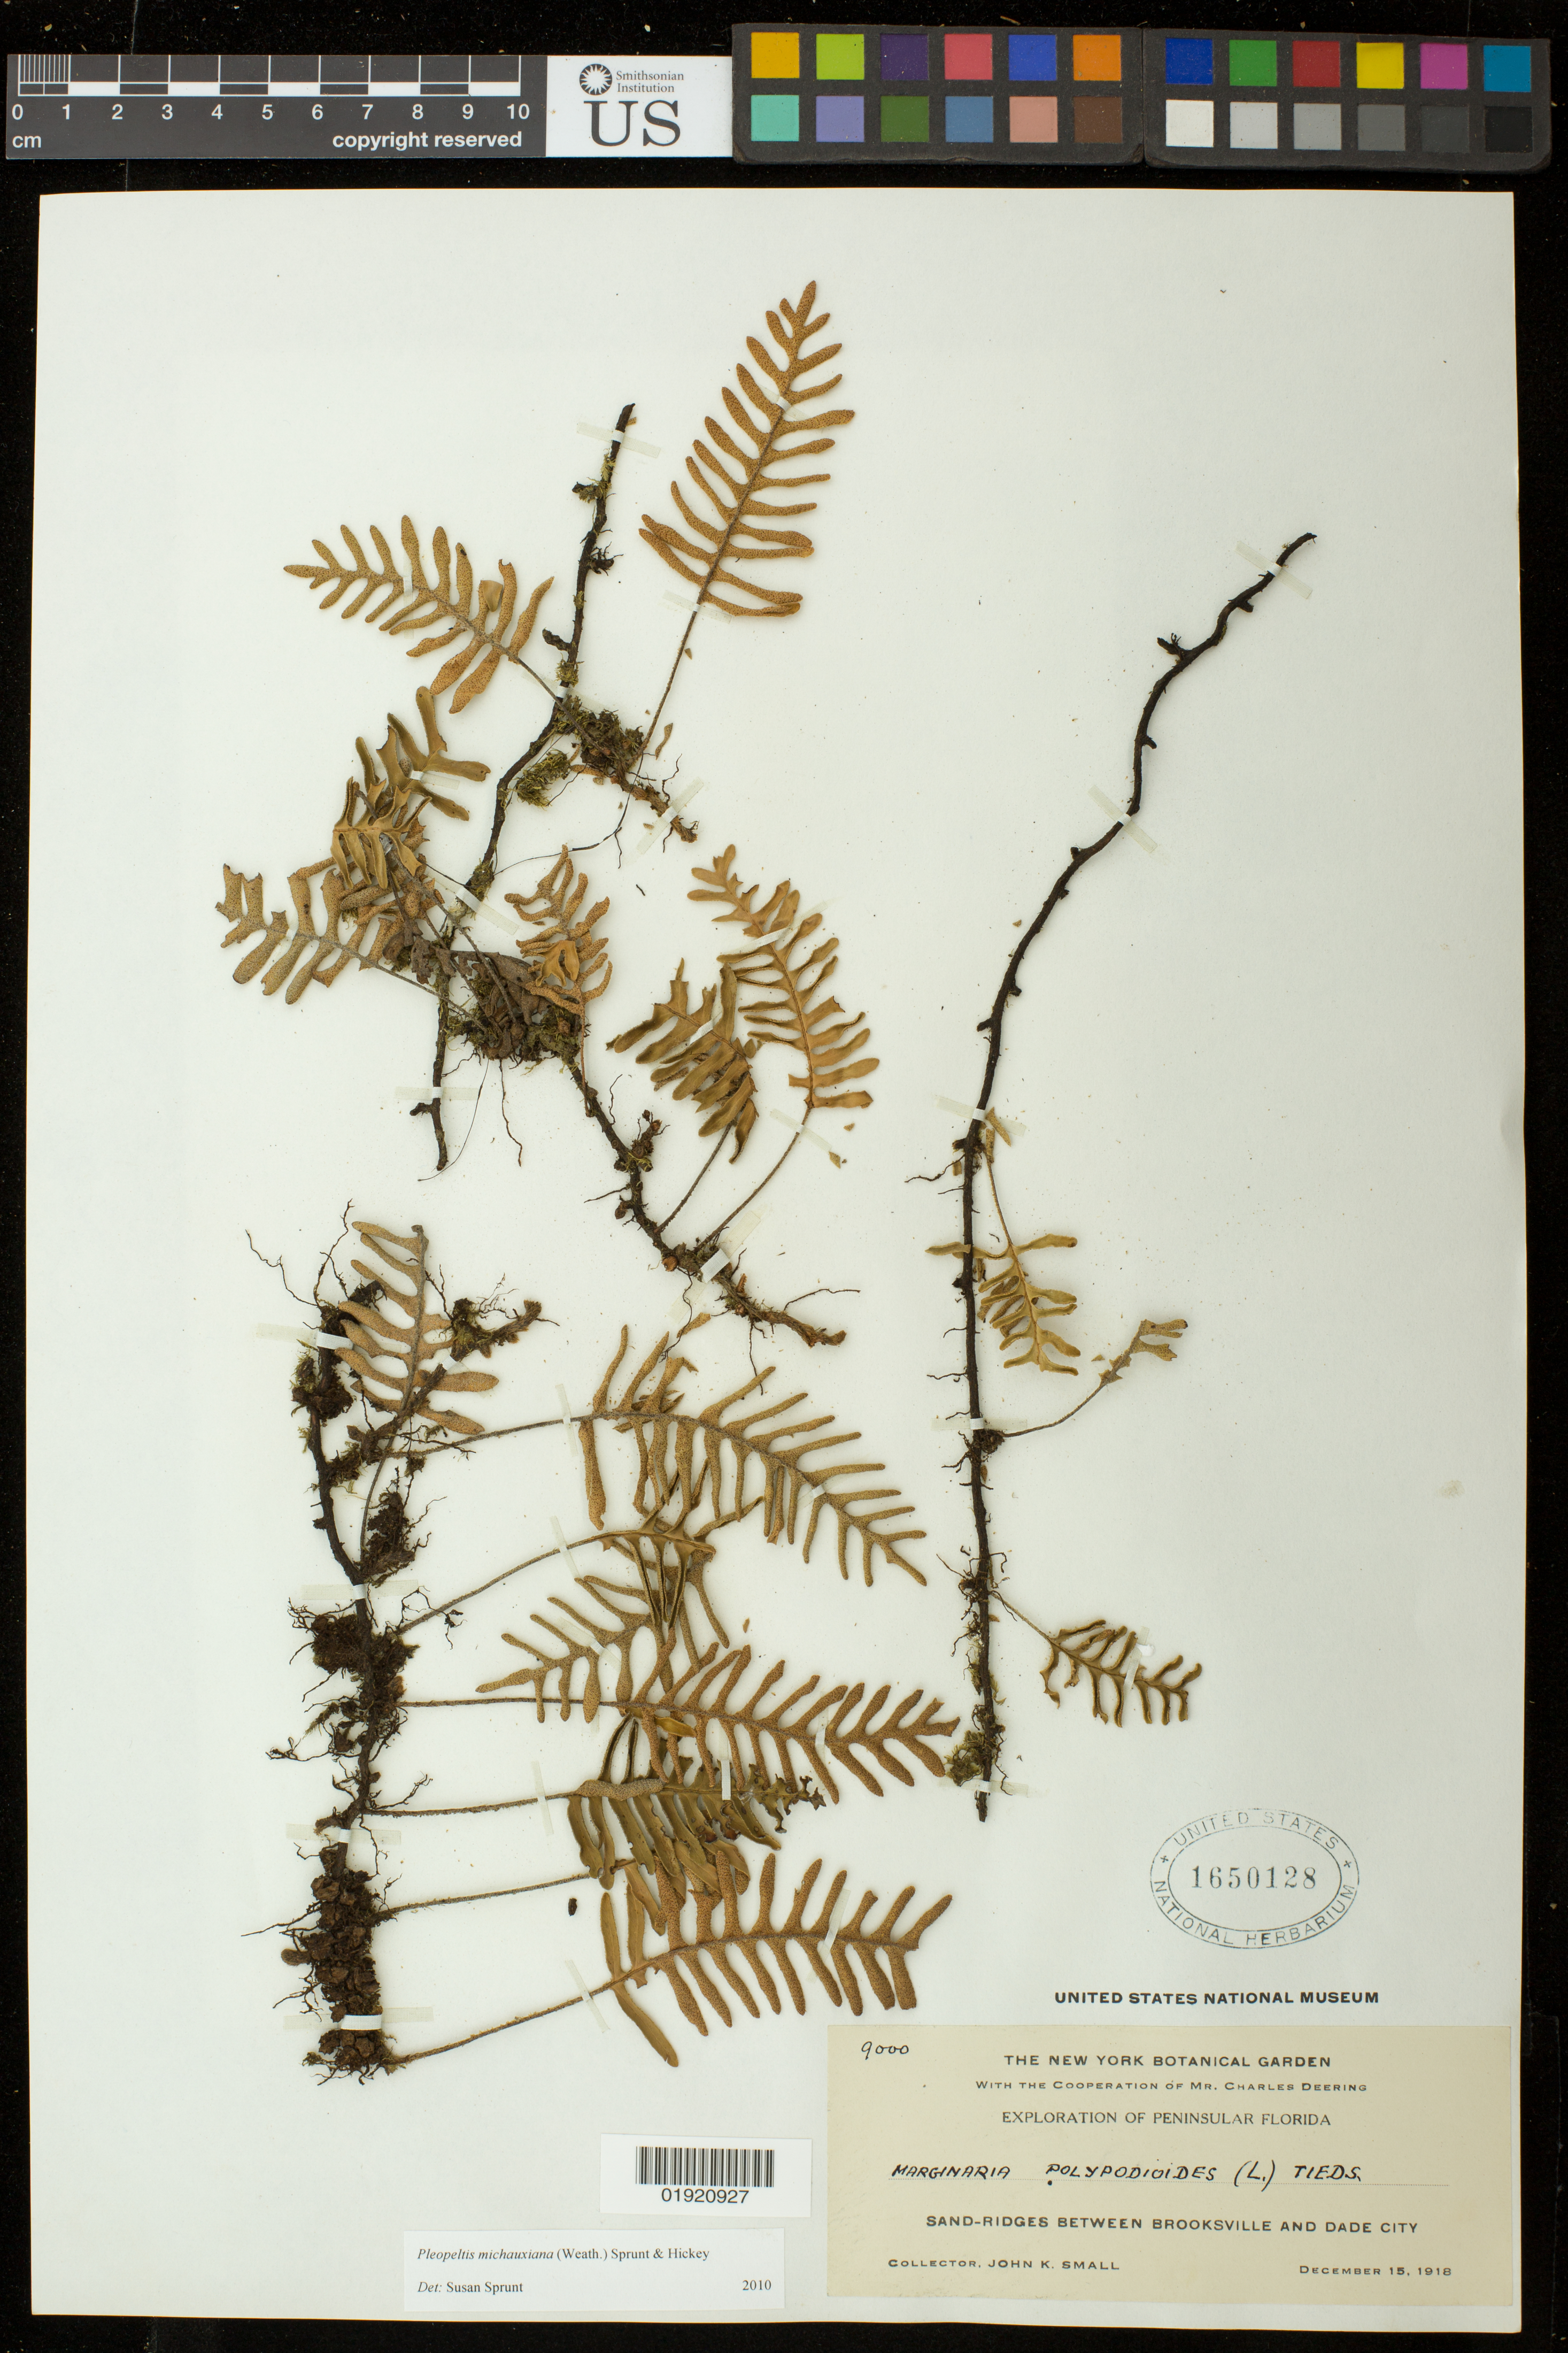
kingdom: Plantae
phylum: Tracheophyta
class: Polypodiopsida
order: Polypodiales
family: Polypodiaceae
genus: Pleopeltis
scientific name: Pleopeltis michauxiana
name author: (Weath.) Hickey & Sprunt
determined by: Sprunt, S. V.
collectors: J. K. Small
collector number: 9000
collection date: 1918-12-15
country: United States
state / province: Florida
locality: Peninsular Florida. Sand-ridges between Brooksville and Dade City.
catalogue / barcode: US 1650128